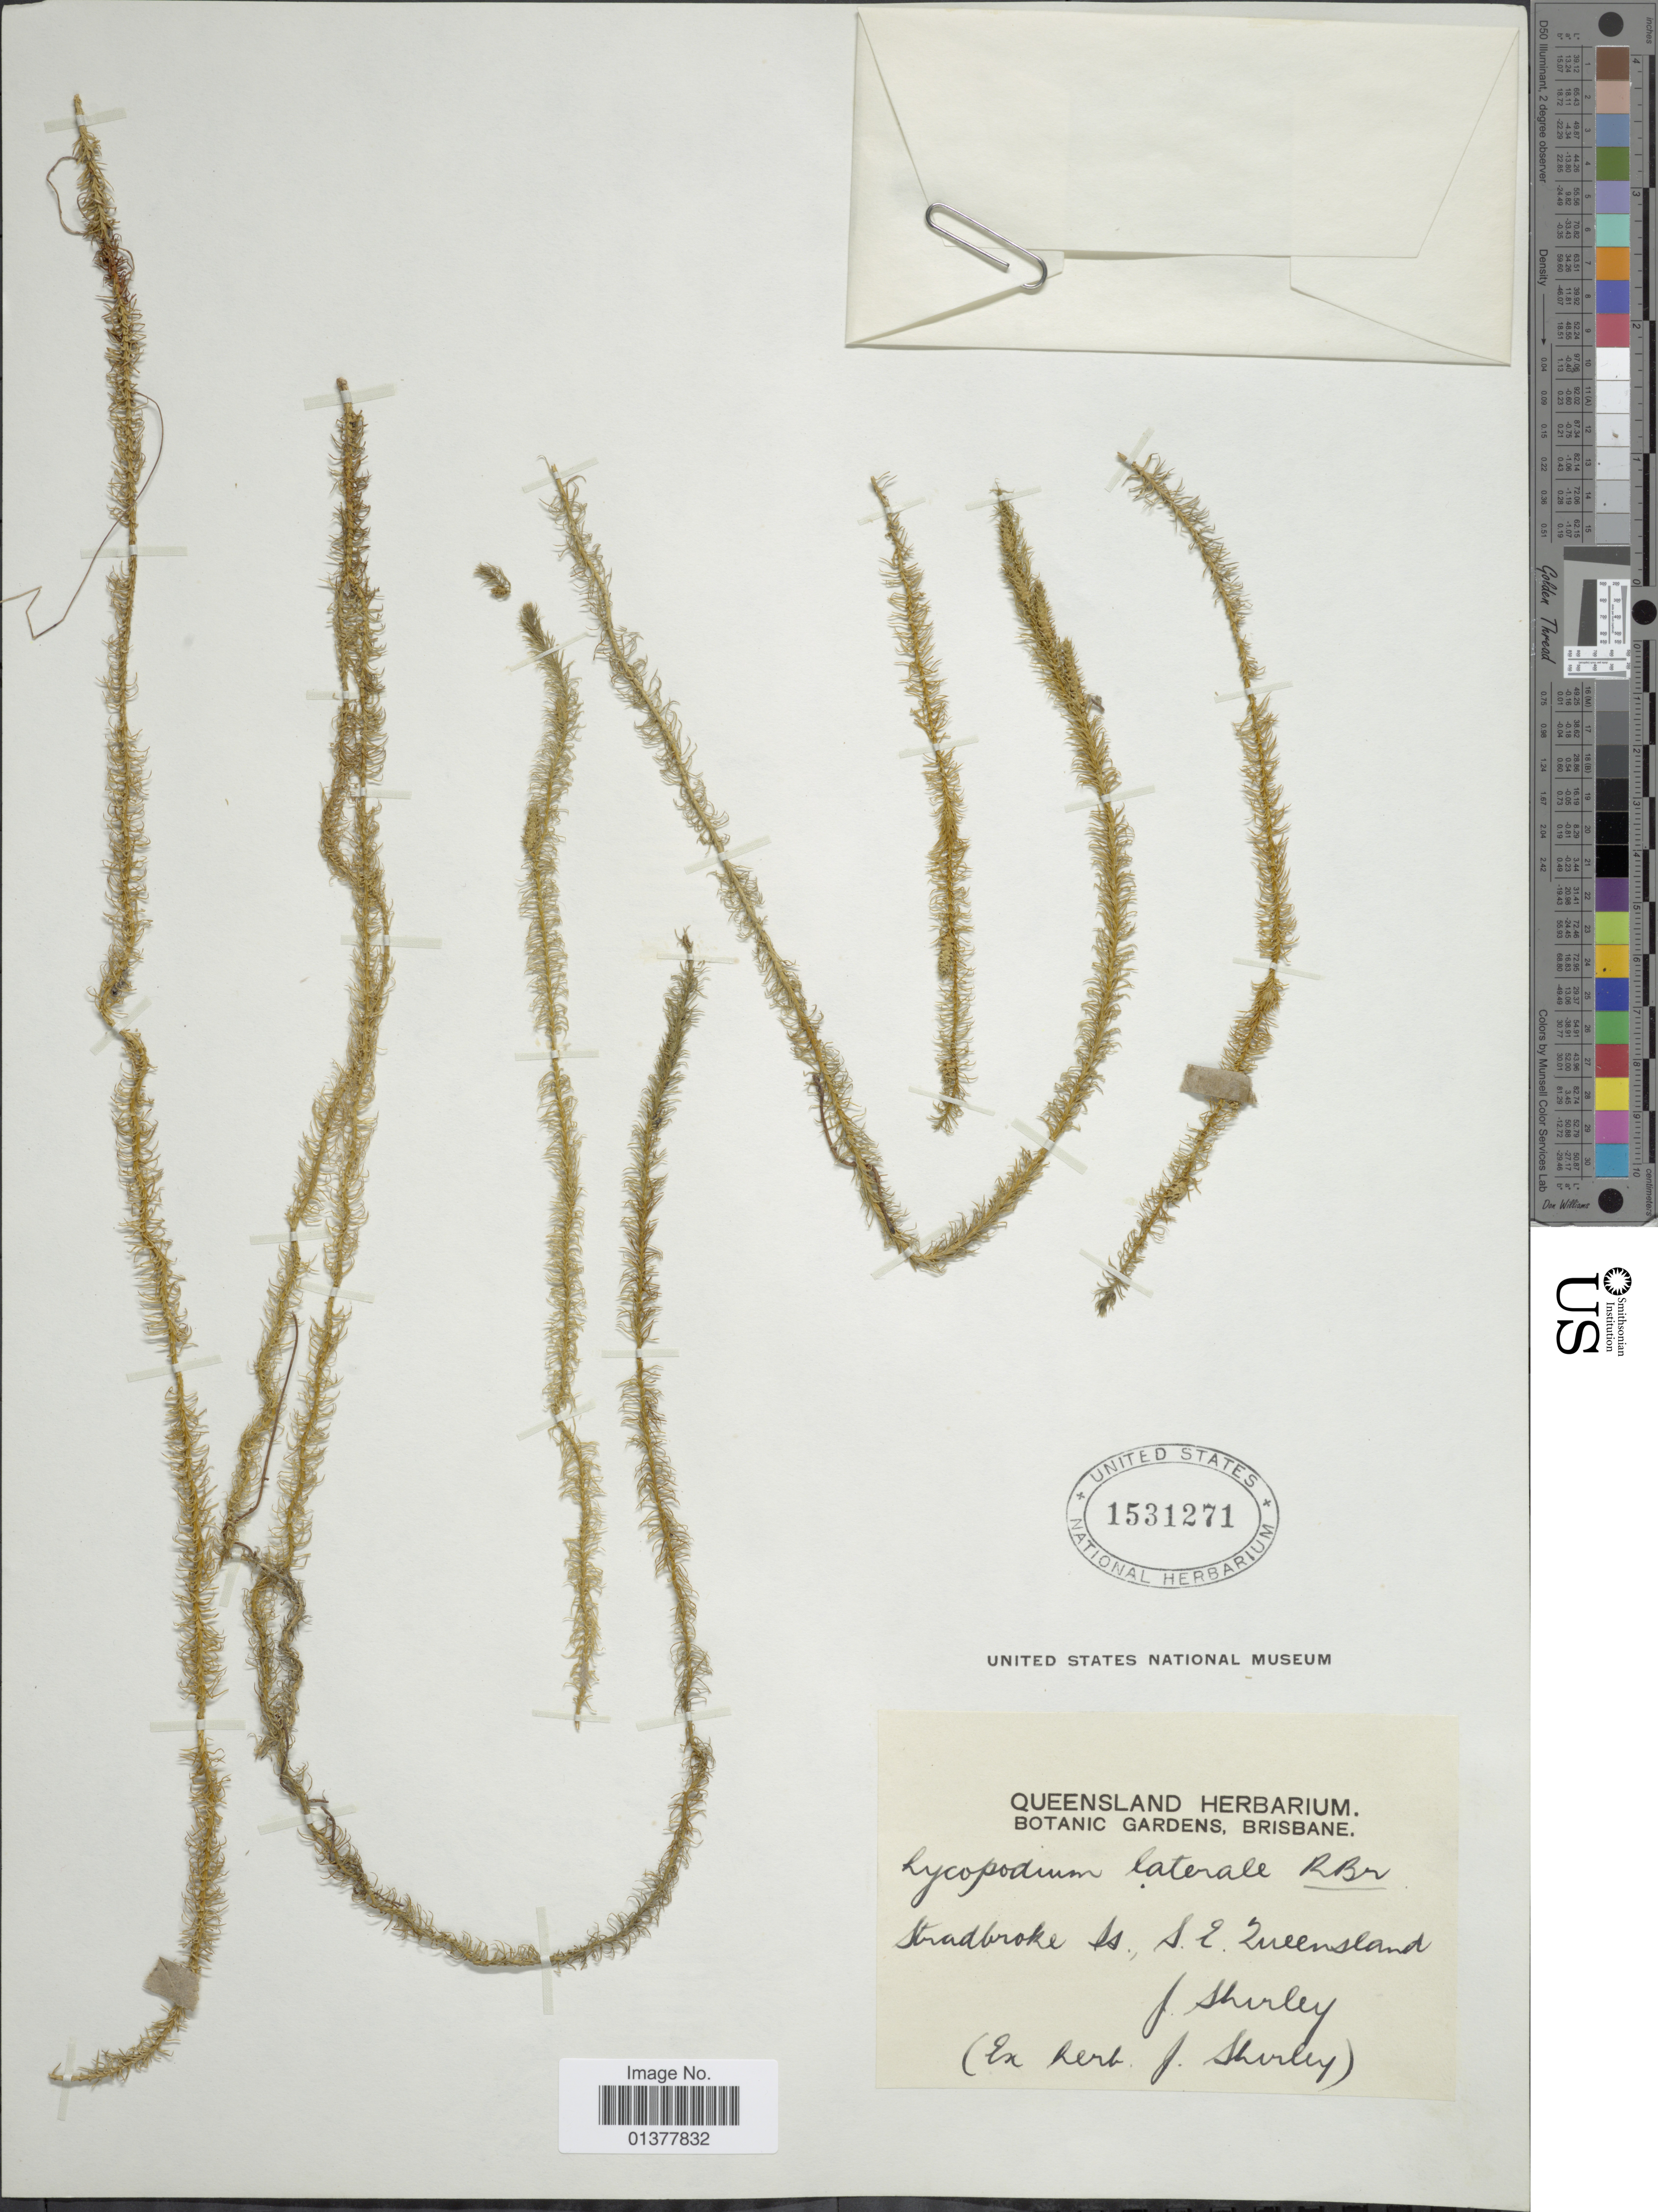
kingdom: Plantae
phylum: Tracheophyta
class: Lycopodiopsida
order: Lycopodiales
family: Lycopodiaceae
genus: Lateristachys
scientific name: Lateristachys lateralis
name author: (R. Br.) Holub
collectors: J. Shirley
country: Australia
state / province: Queensland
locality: Stradbroke Is. S.E. Queensland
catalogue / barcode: US 1531271